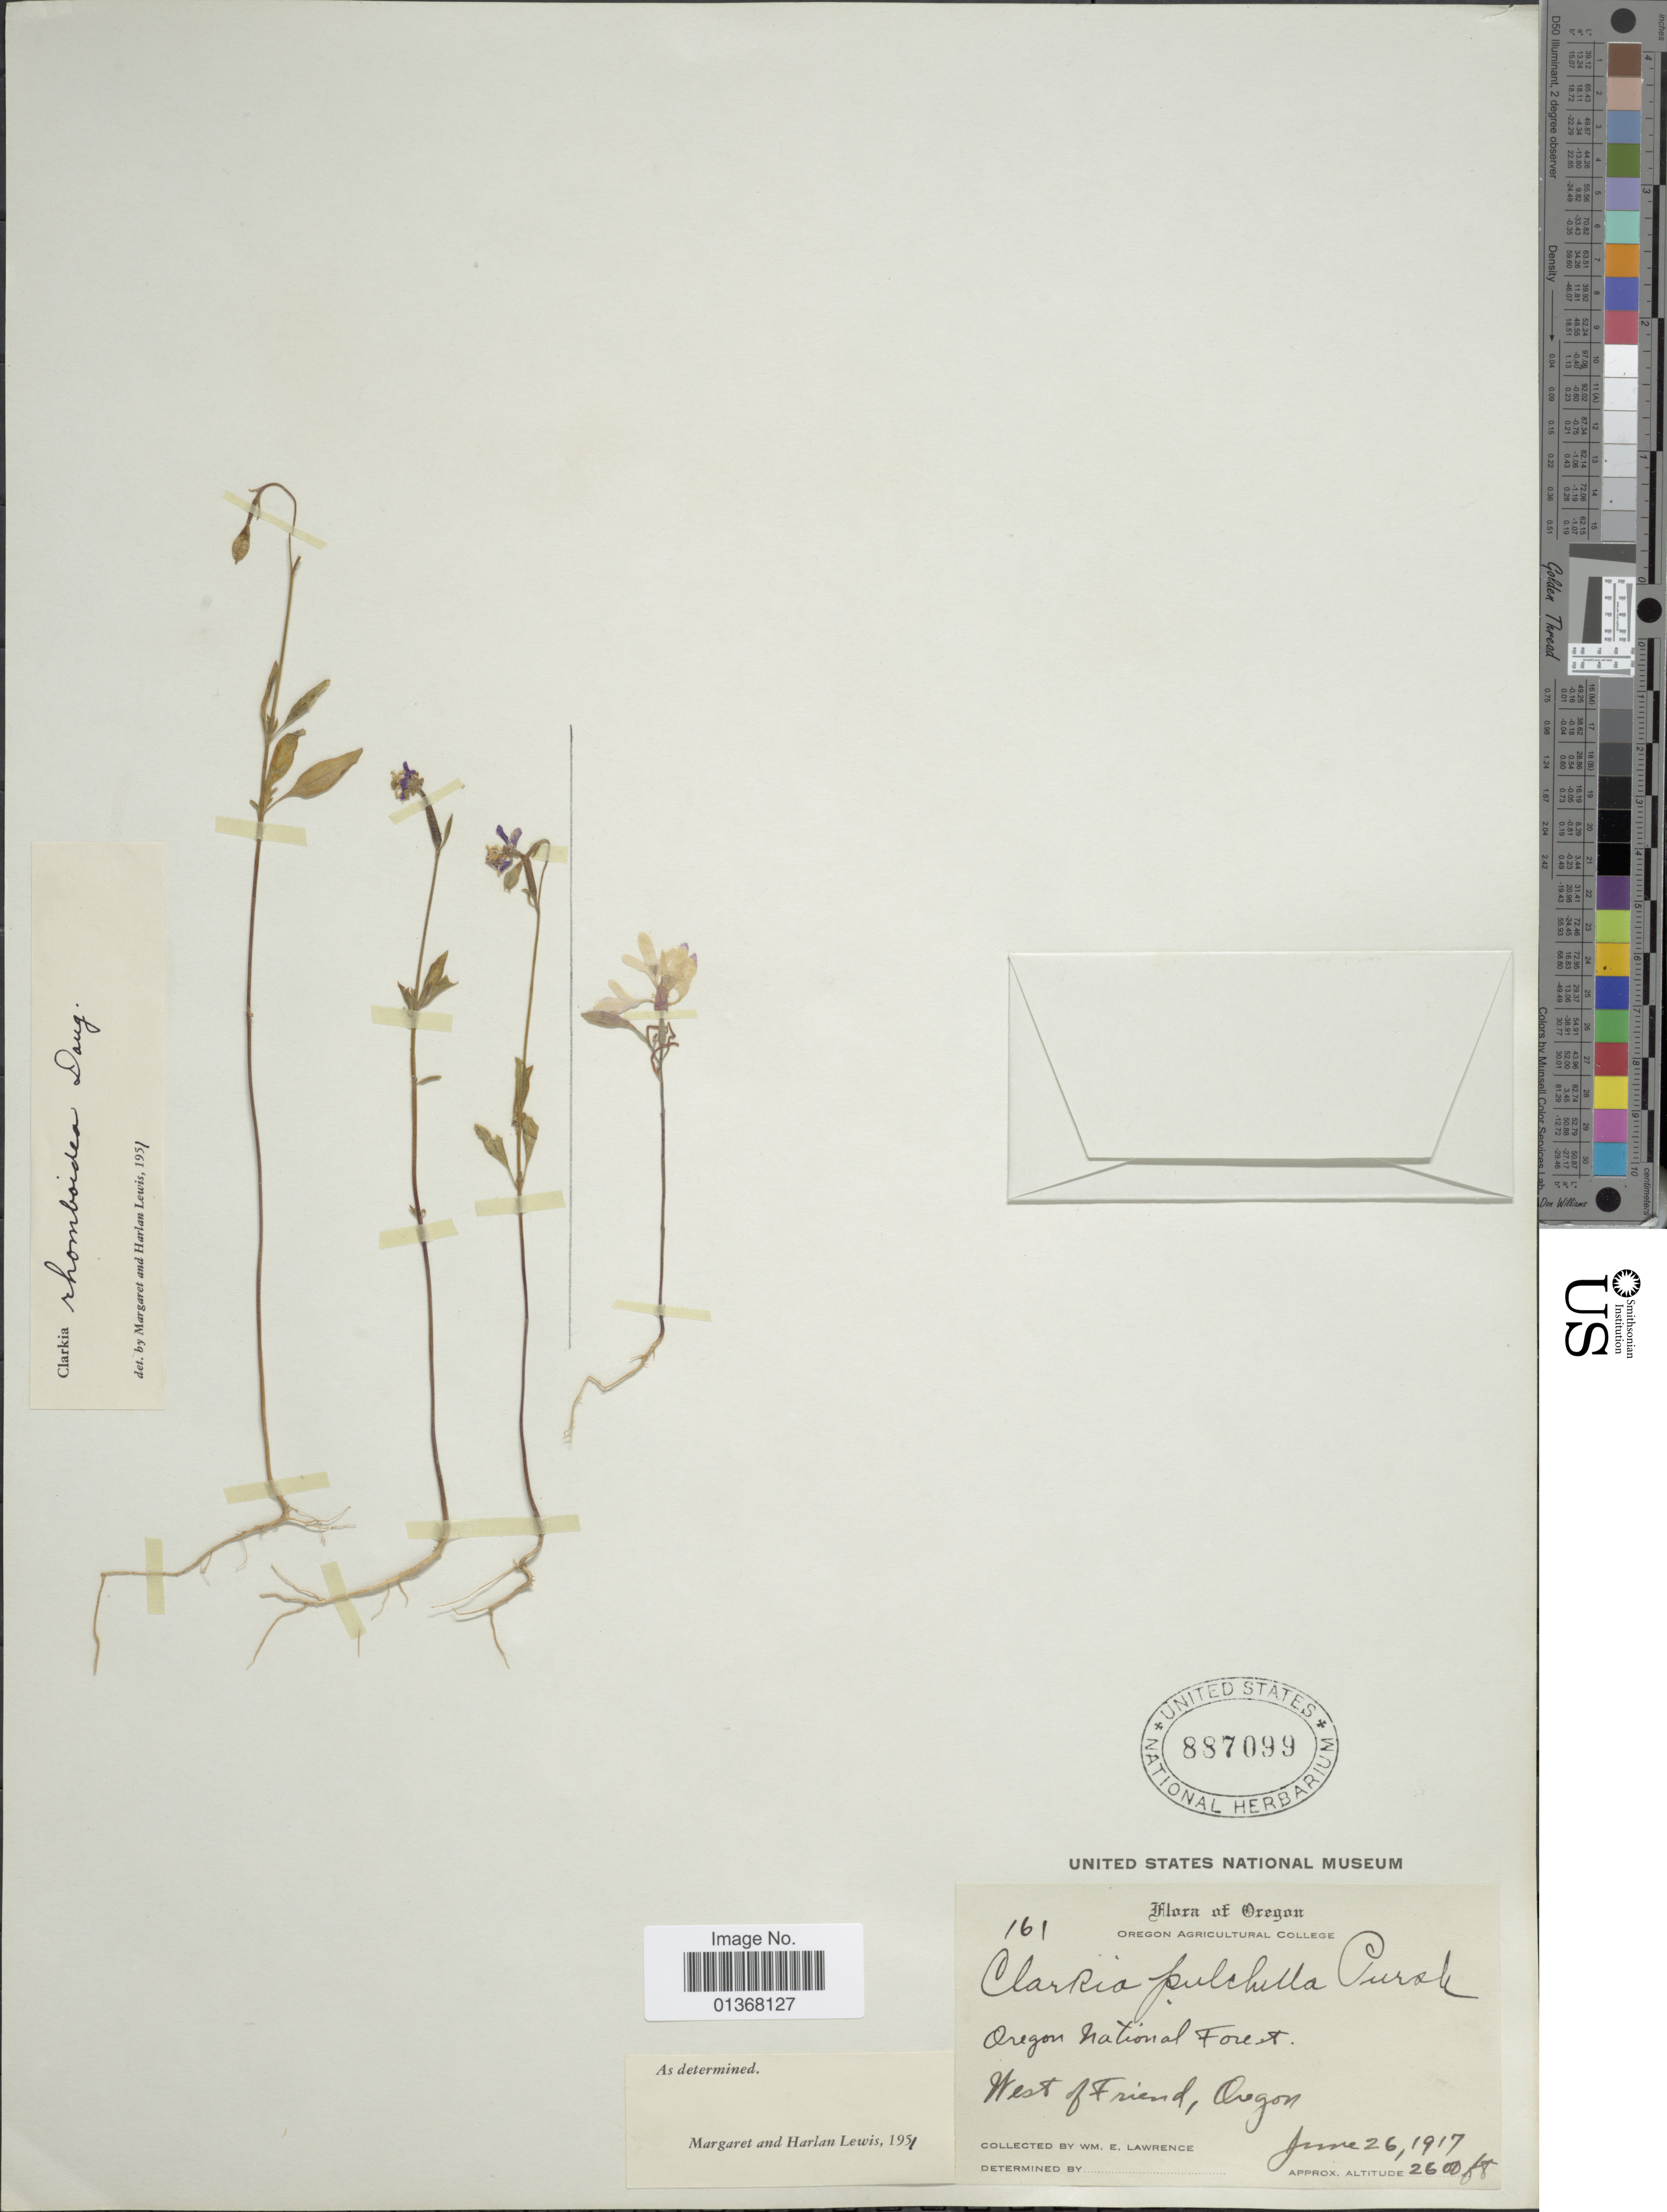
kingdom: Plantae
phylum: Tracheophyta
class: Magnoliopsida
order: Myrtales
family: Onagraceae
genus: Clarkia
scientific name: Clarkia pulchella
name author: Pursh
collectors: W. Lawrence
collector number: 161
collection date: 1917-06-26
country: United States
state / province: Oregon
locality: Oregon National Forest, West of Friend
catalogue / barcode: US 887099